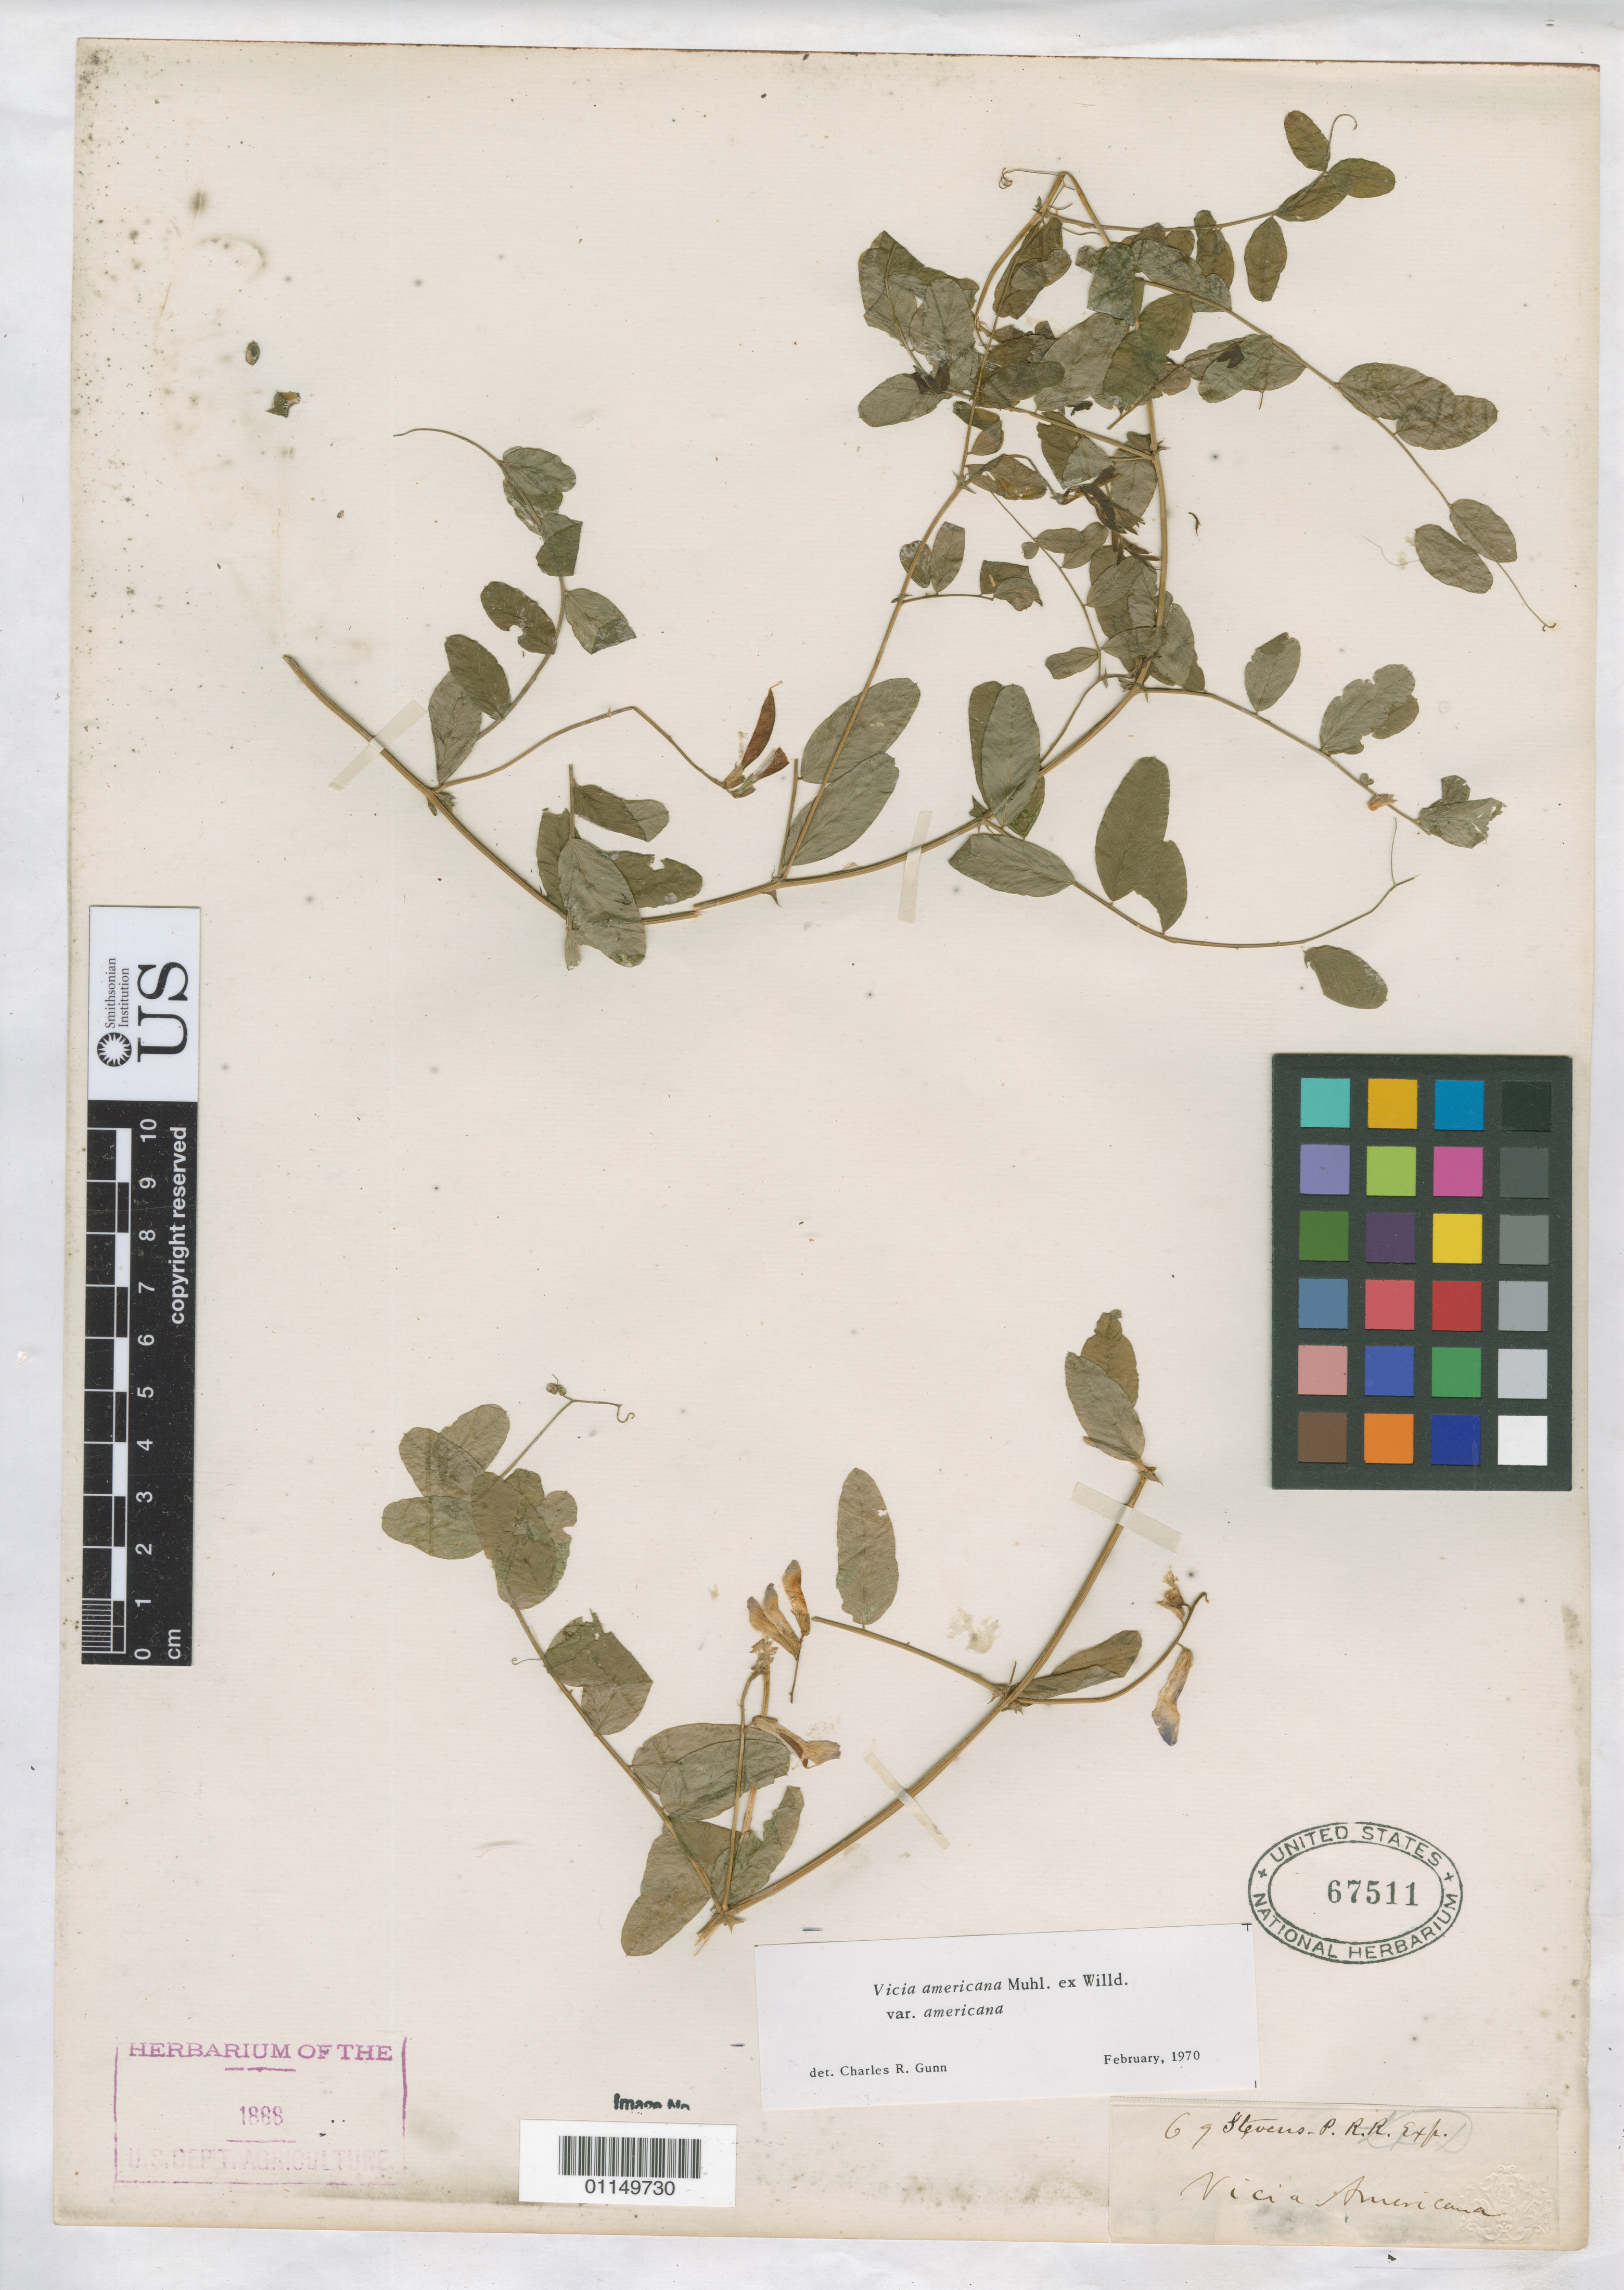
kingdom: Plantae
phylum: Tracheophyta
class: Magnoliopsida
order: Fabales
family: Fabaceae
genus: Vicia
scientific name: Vicia americana var. americana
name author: Muhl. ex Willd.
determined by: Gunn, C. R.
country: United States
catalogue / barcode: US 67511